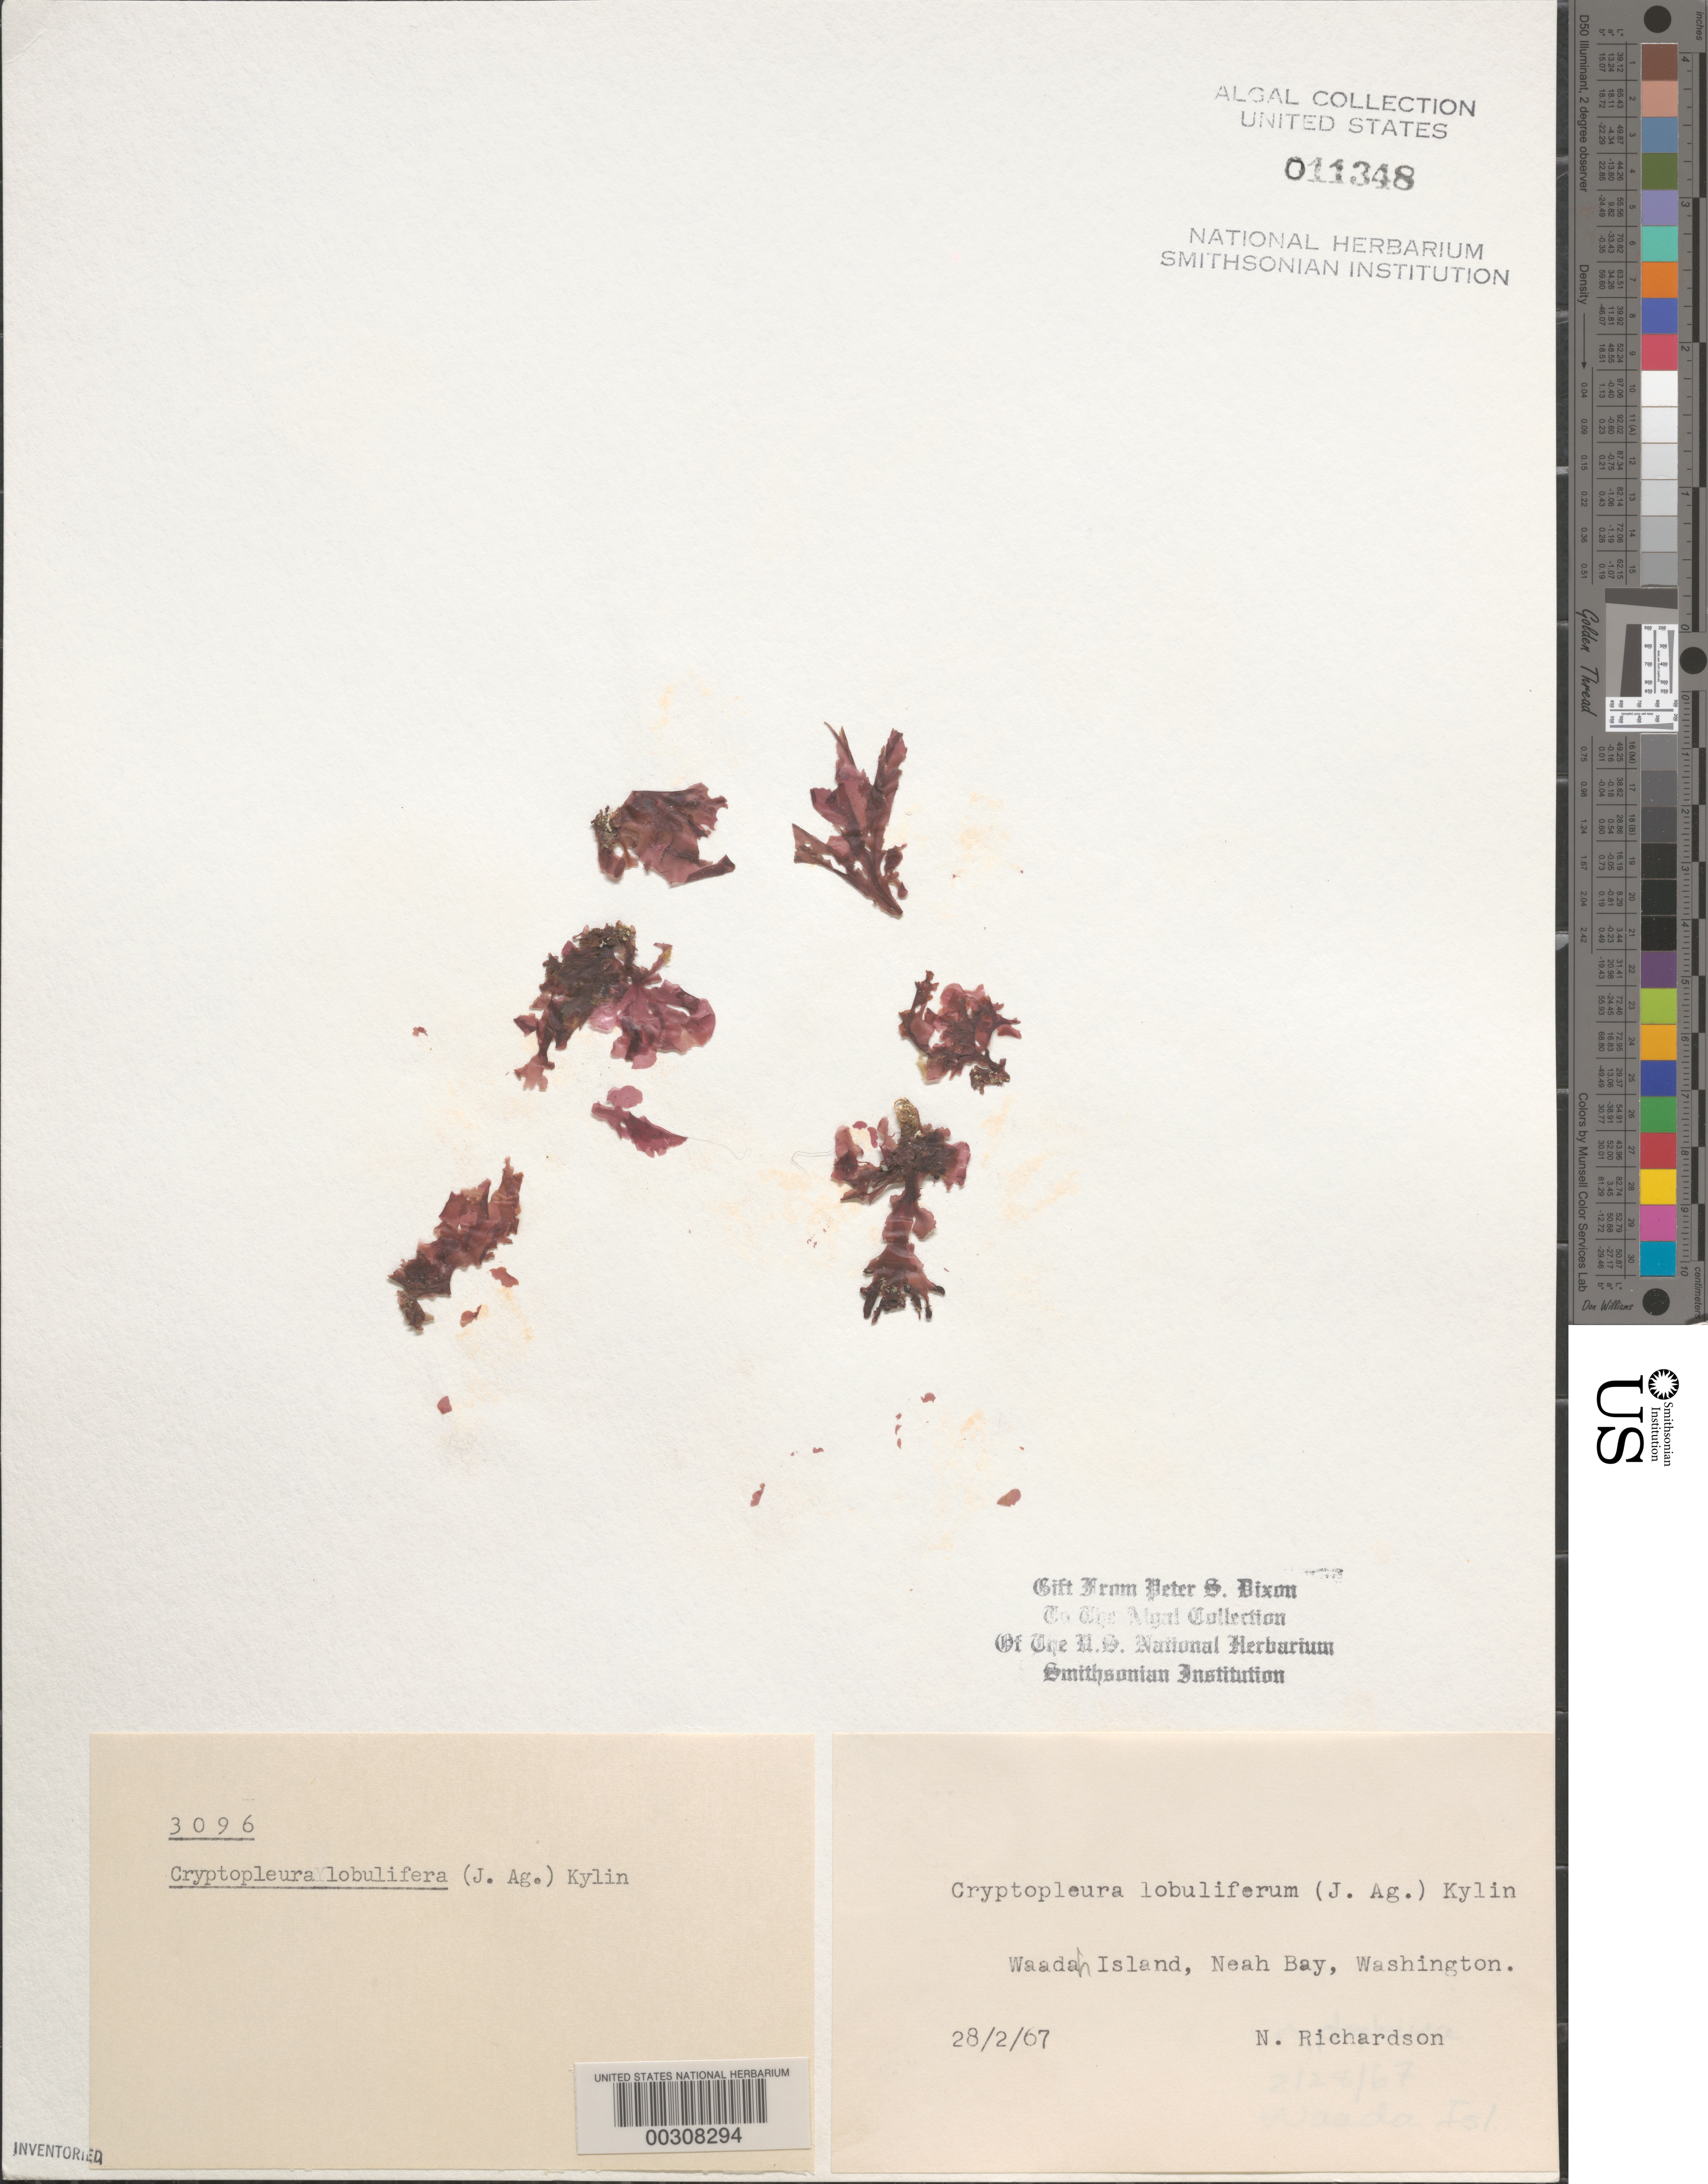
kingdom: Plantae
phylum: Rhodophyta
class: Florideophyceae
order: Ceramiales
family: Delesseriaceae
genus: Cryptopleura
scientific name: Cryptopleura lobulifera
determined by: Dixon, P. S.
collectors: N. Richardson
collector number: PSD 3096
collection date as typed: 28 Feb 1967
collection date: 1967-02-28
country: United States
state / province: Washington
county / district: Clallam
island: Waadah Island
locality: Neah Bay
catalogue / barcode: US 11348